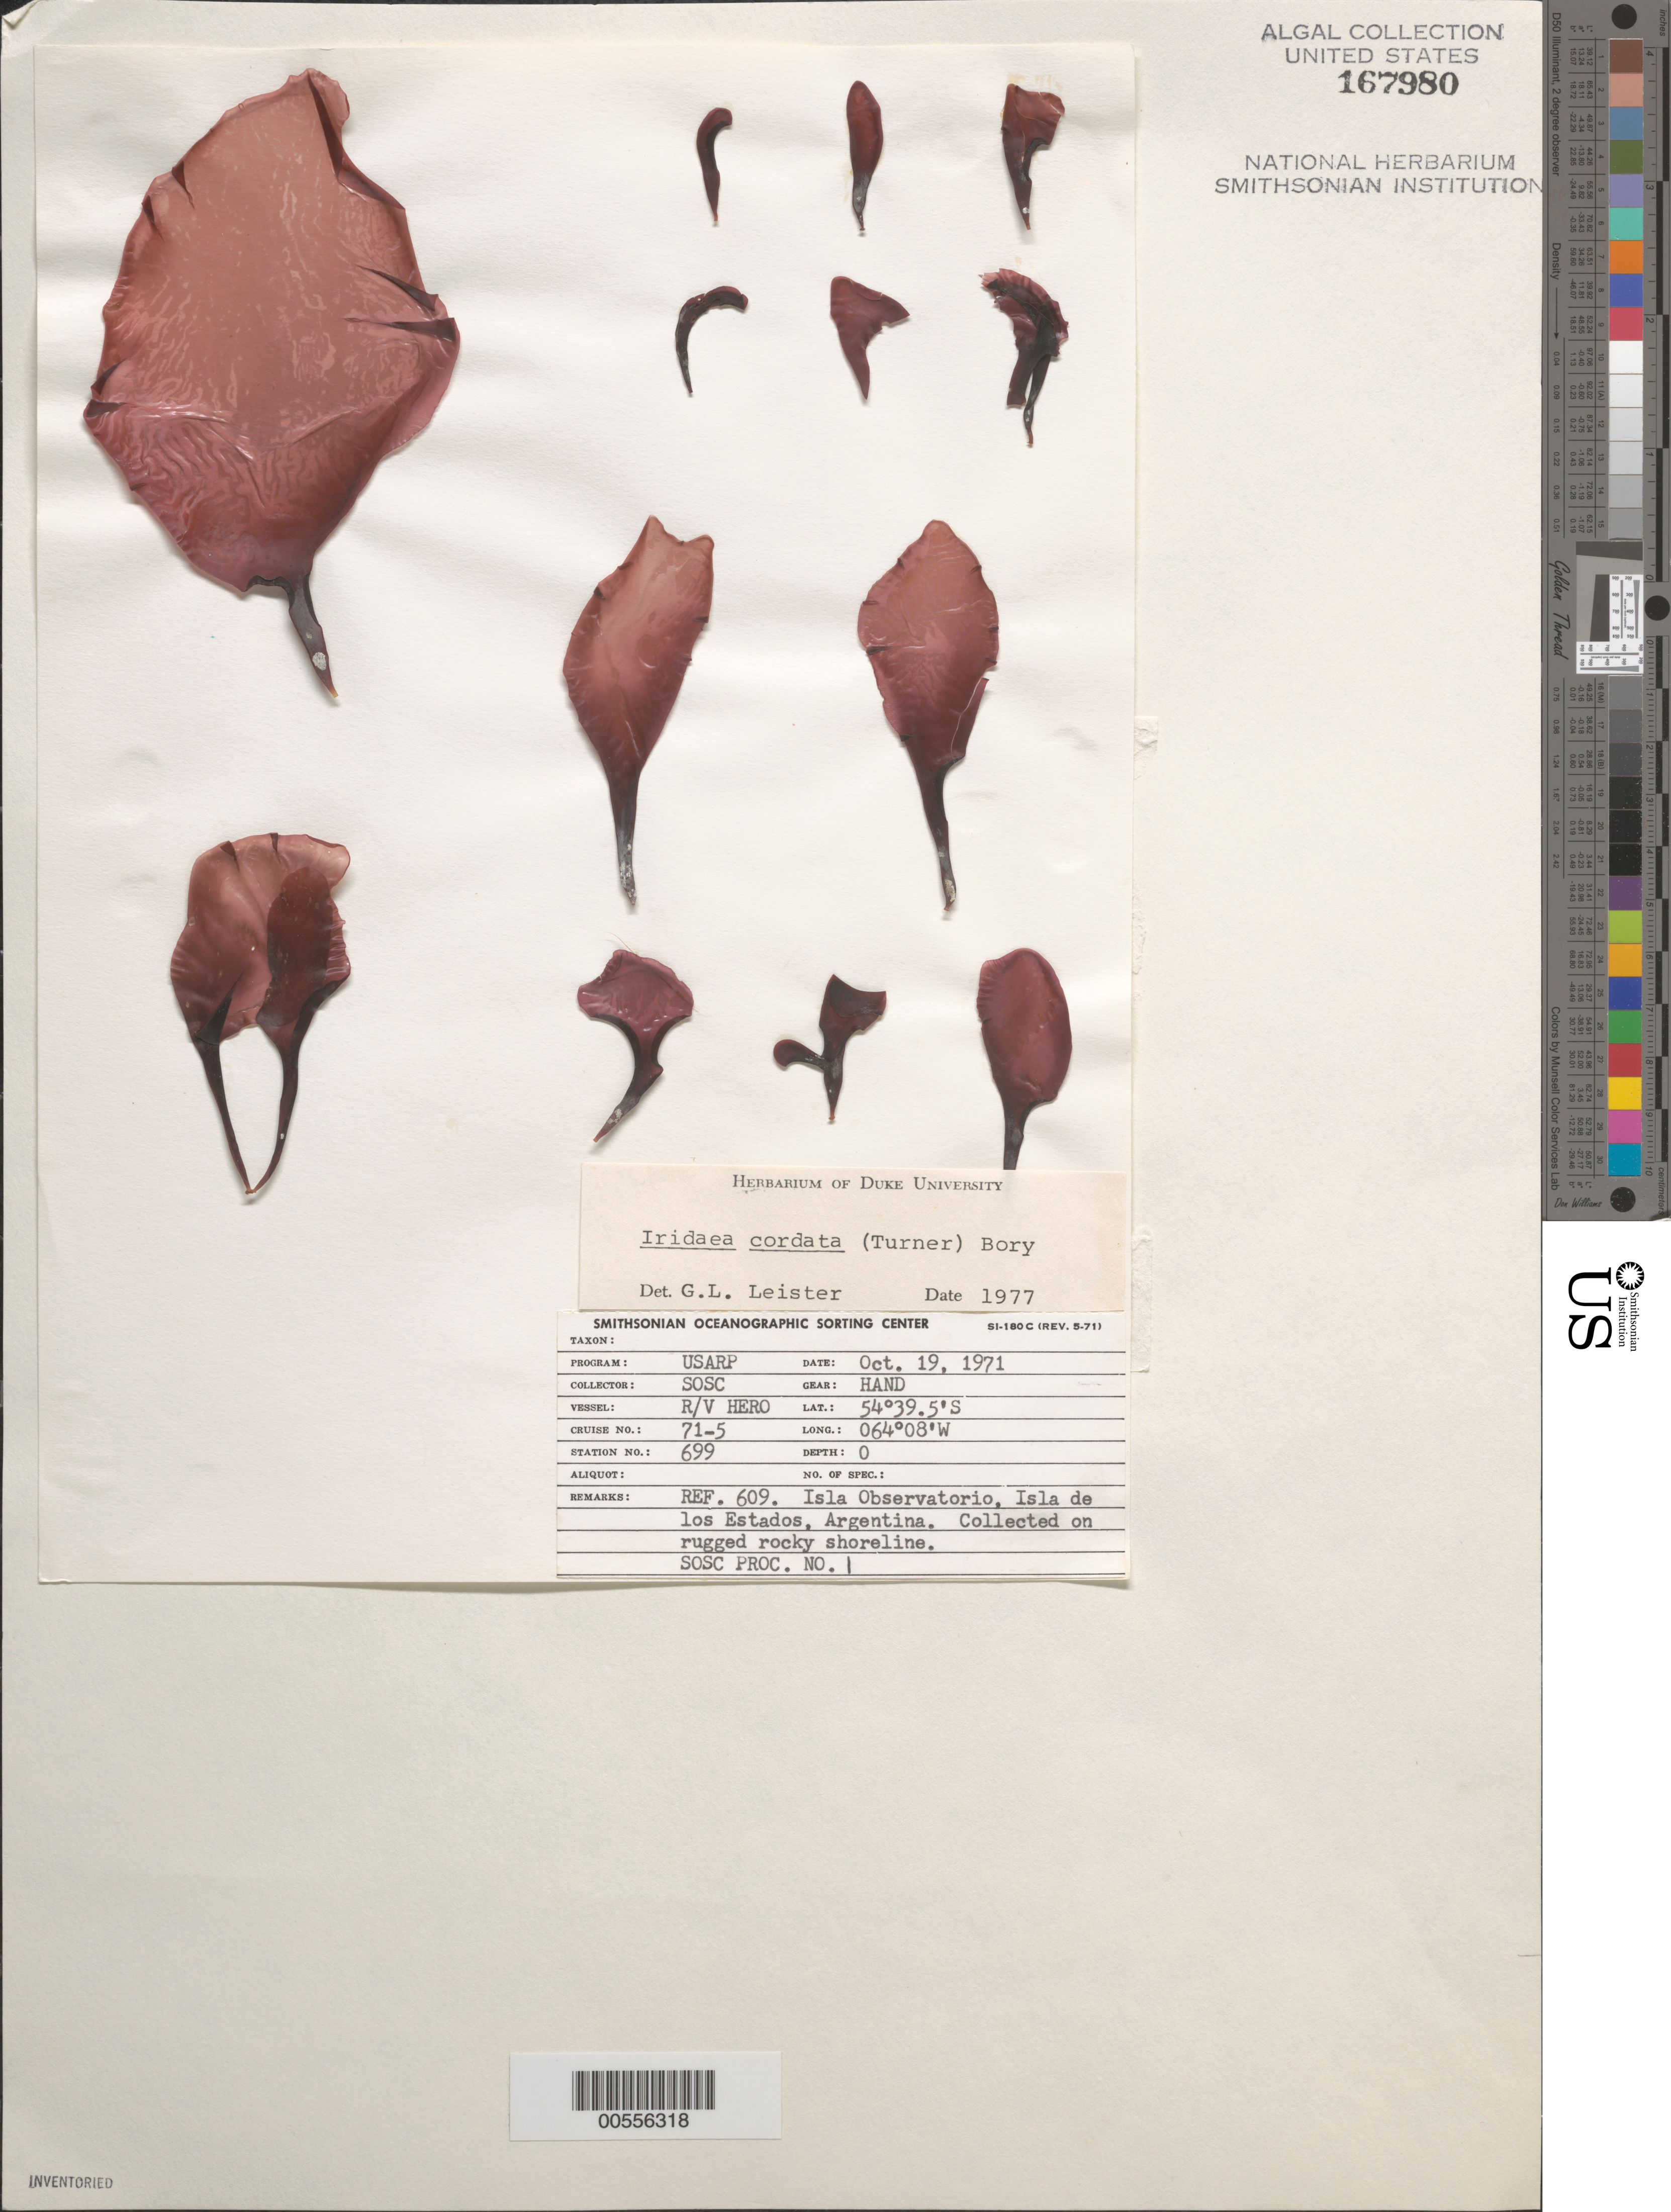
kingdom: Plantae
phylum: Rhodophyta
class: Florideophyceae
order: Gigartinales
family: Gigartinaceae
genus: Iridaea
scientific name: Iridaea cordata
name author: (Turner) Bory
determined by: Leister, G. L.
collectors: SOSC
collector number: Station 699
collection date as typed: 19 Oct 1971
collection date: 1971-10-19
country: Argentina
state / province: Tierra del Fuego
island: Isla Observatorio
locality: North of Isla de los Estados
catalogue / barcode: US 167980